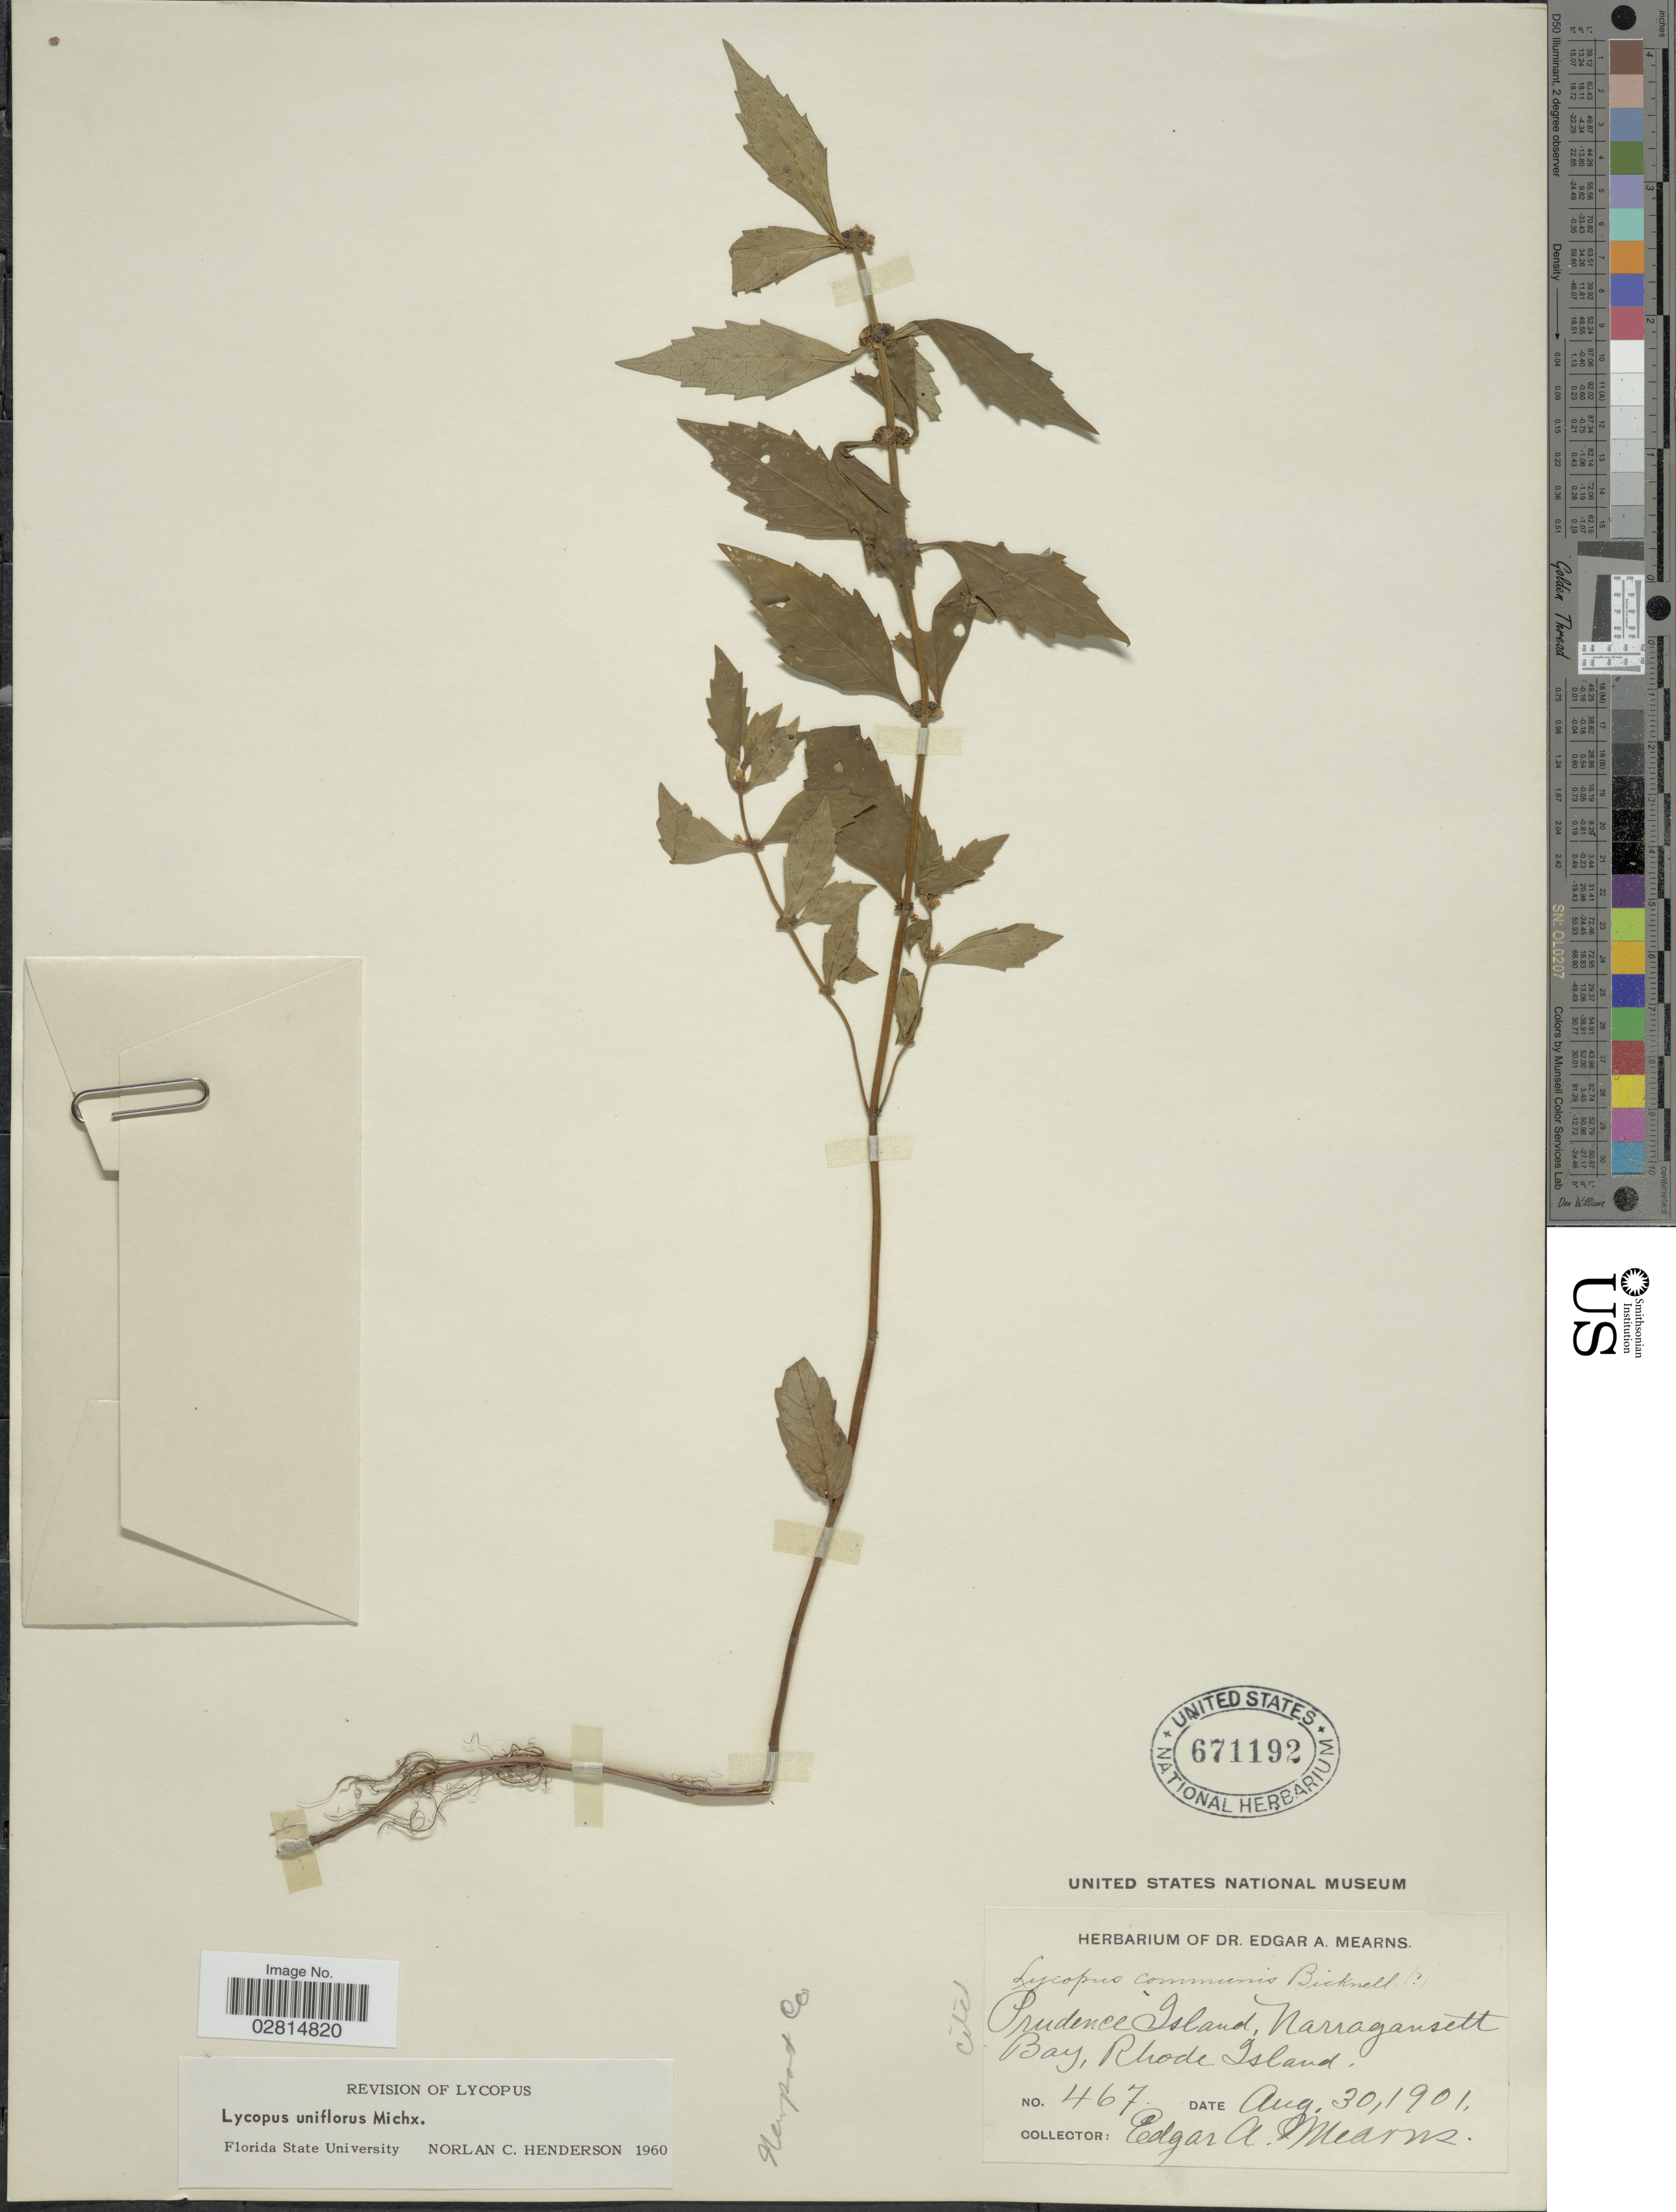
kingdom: Plantae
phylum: Tracheophyta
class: Magnoliopsida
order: Lamiales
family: Lamiaceae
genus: Lycopus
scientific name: Lycopus uniflorus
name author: Michx.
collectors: E. A. Mearns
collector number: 467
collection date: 1901-08-30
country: United States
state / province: Rhode Island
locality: Prudence Island, Narragansett Bay, Hempton Co.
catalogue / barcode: US 671192